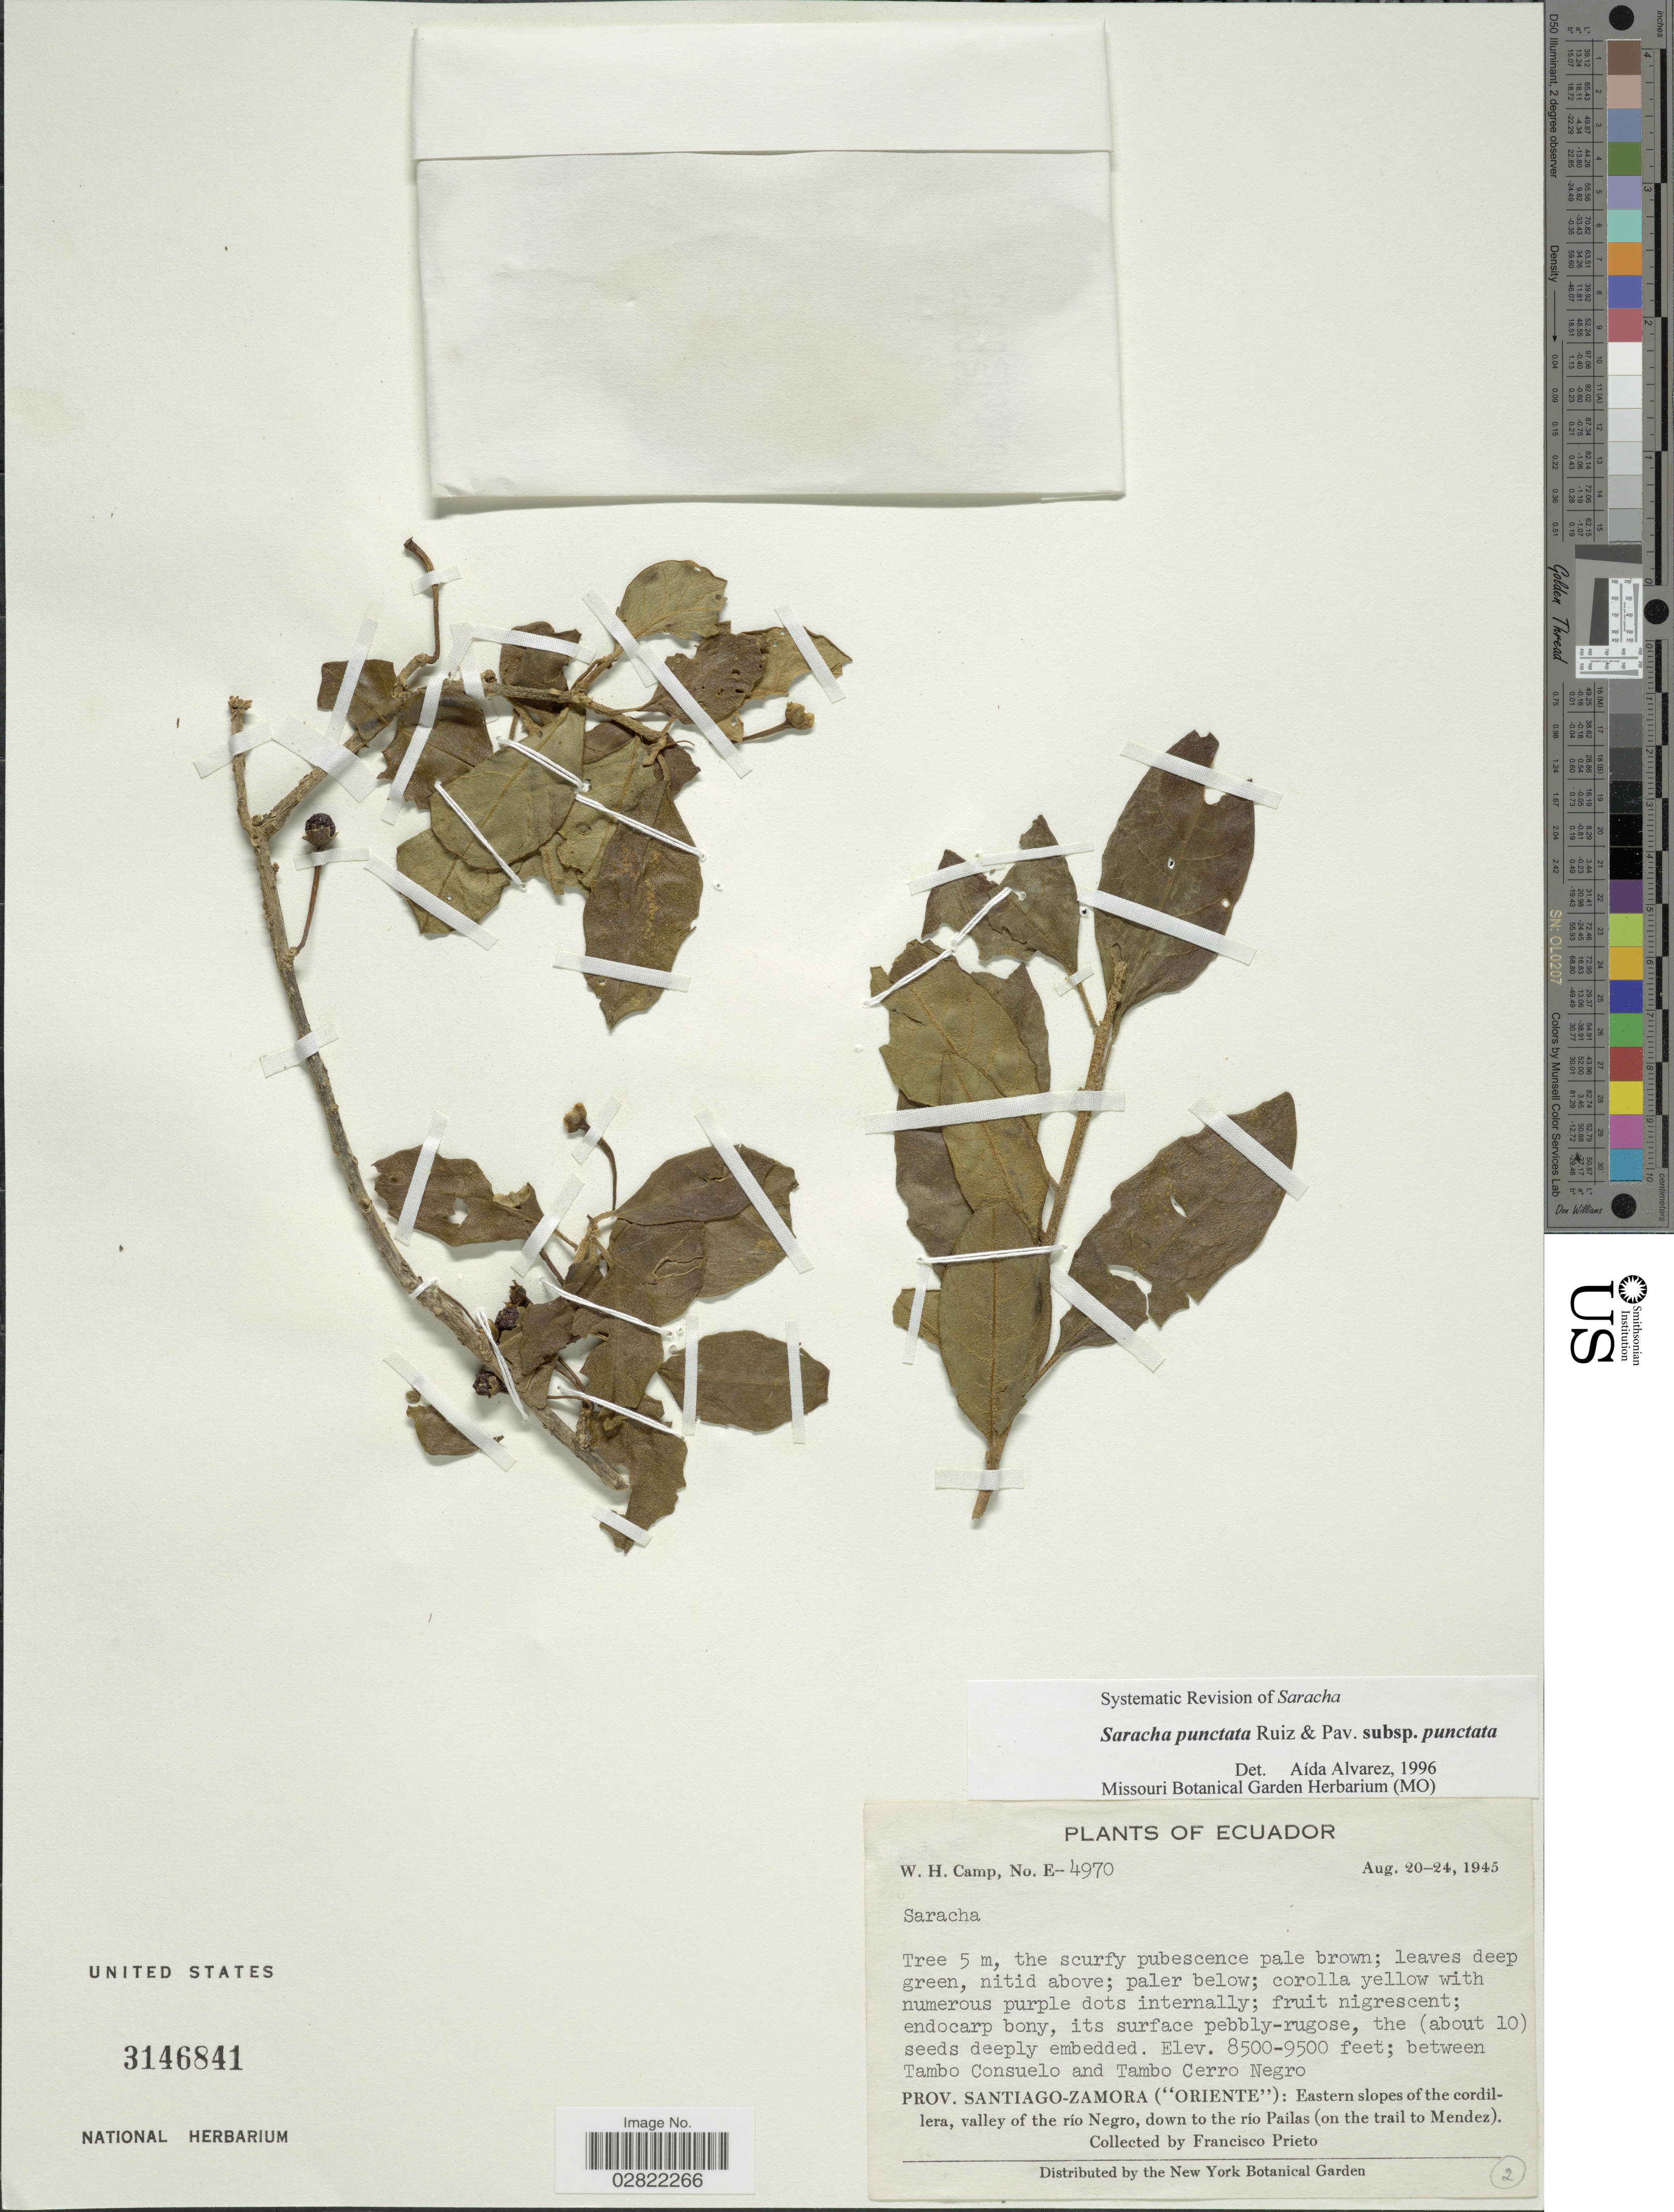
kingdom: Plantae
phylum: Tracheophyta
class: Magnoliopsida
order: Solanales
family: Solanaceae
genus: Saracha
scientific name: Saracha punctata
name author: Ruiz & Pav.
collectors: F. Prieto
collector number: E-4970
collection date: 1945-08-20/1945-08-24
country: Ecuador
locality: Between Tambo Consuelo and Tambo Cerro Negro, Prov. Santiago-Zamora ("Oriente"): Eastern slopes of the cordillera, valley of the río Negro, down to the río Pailas (on the trail to Mendez).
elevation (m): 2591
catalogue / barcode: US 3146841